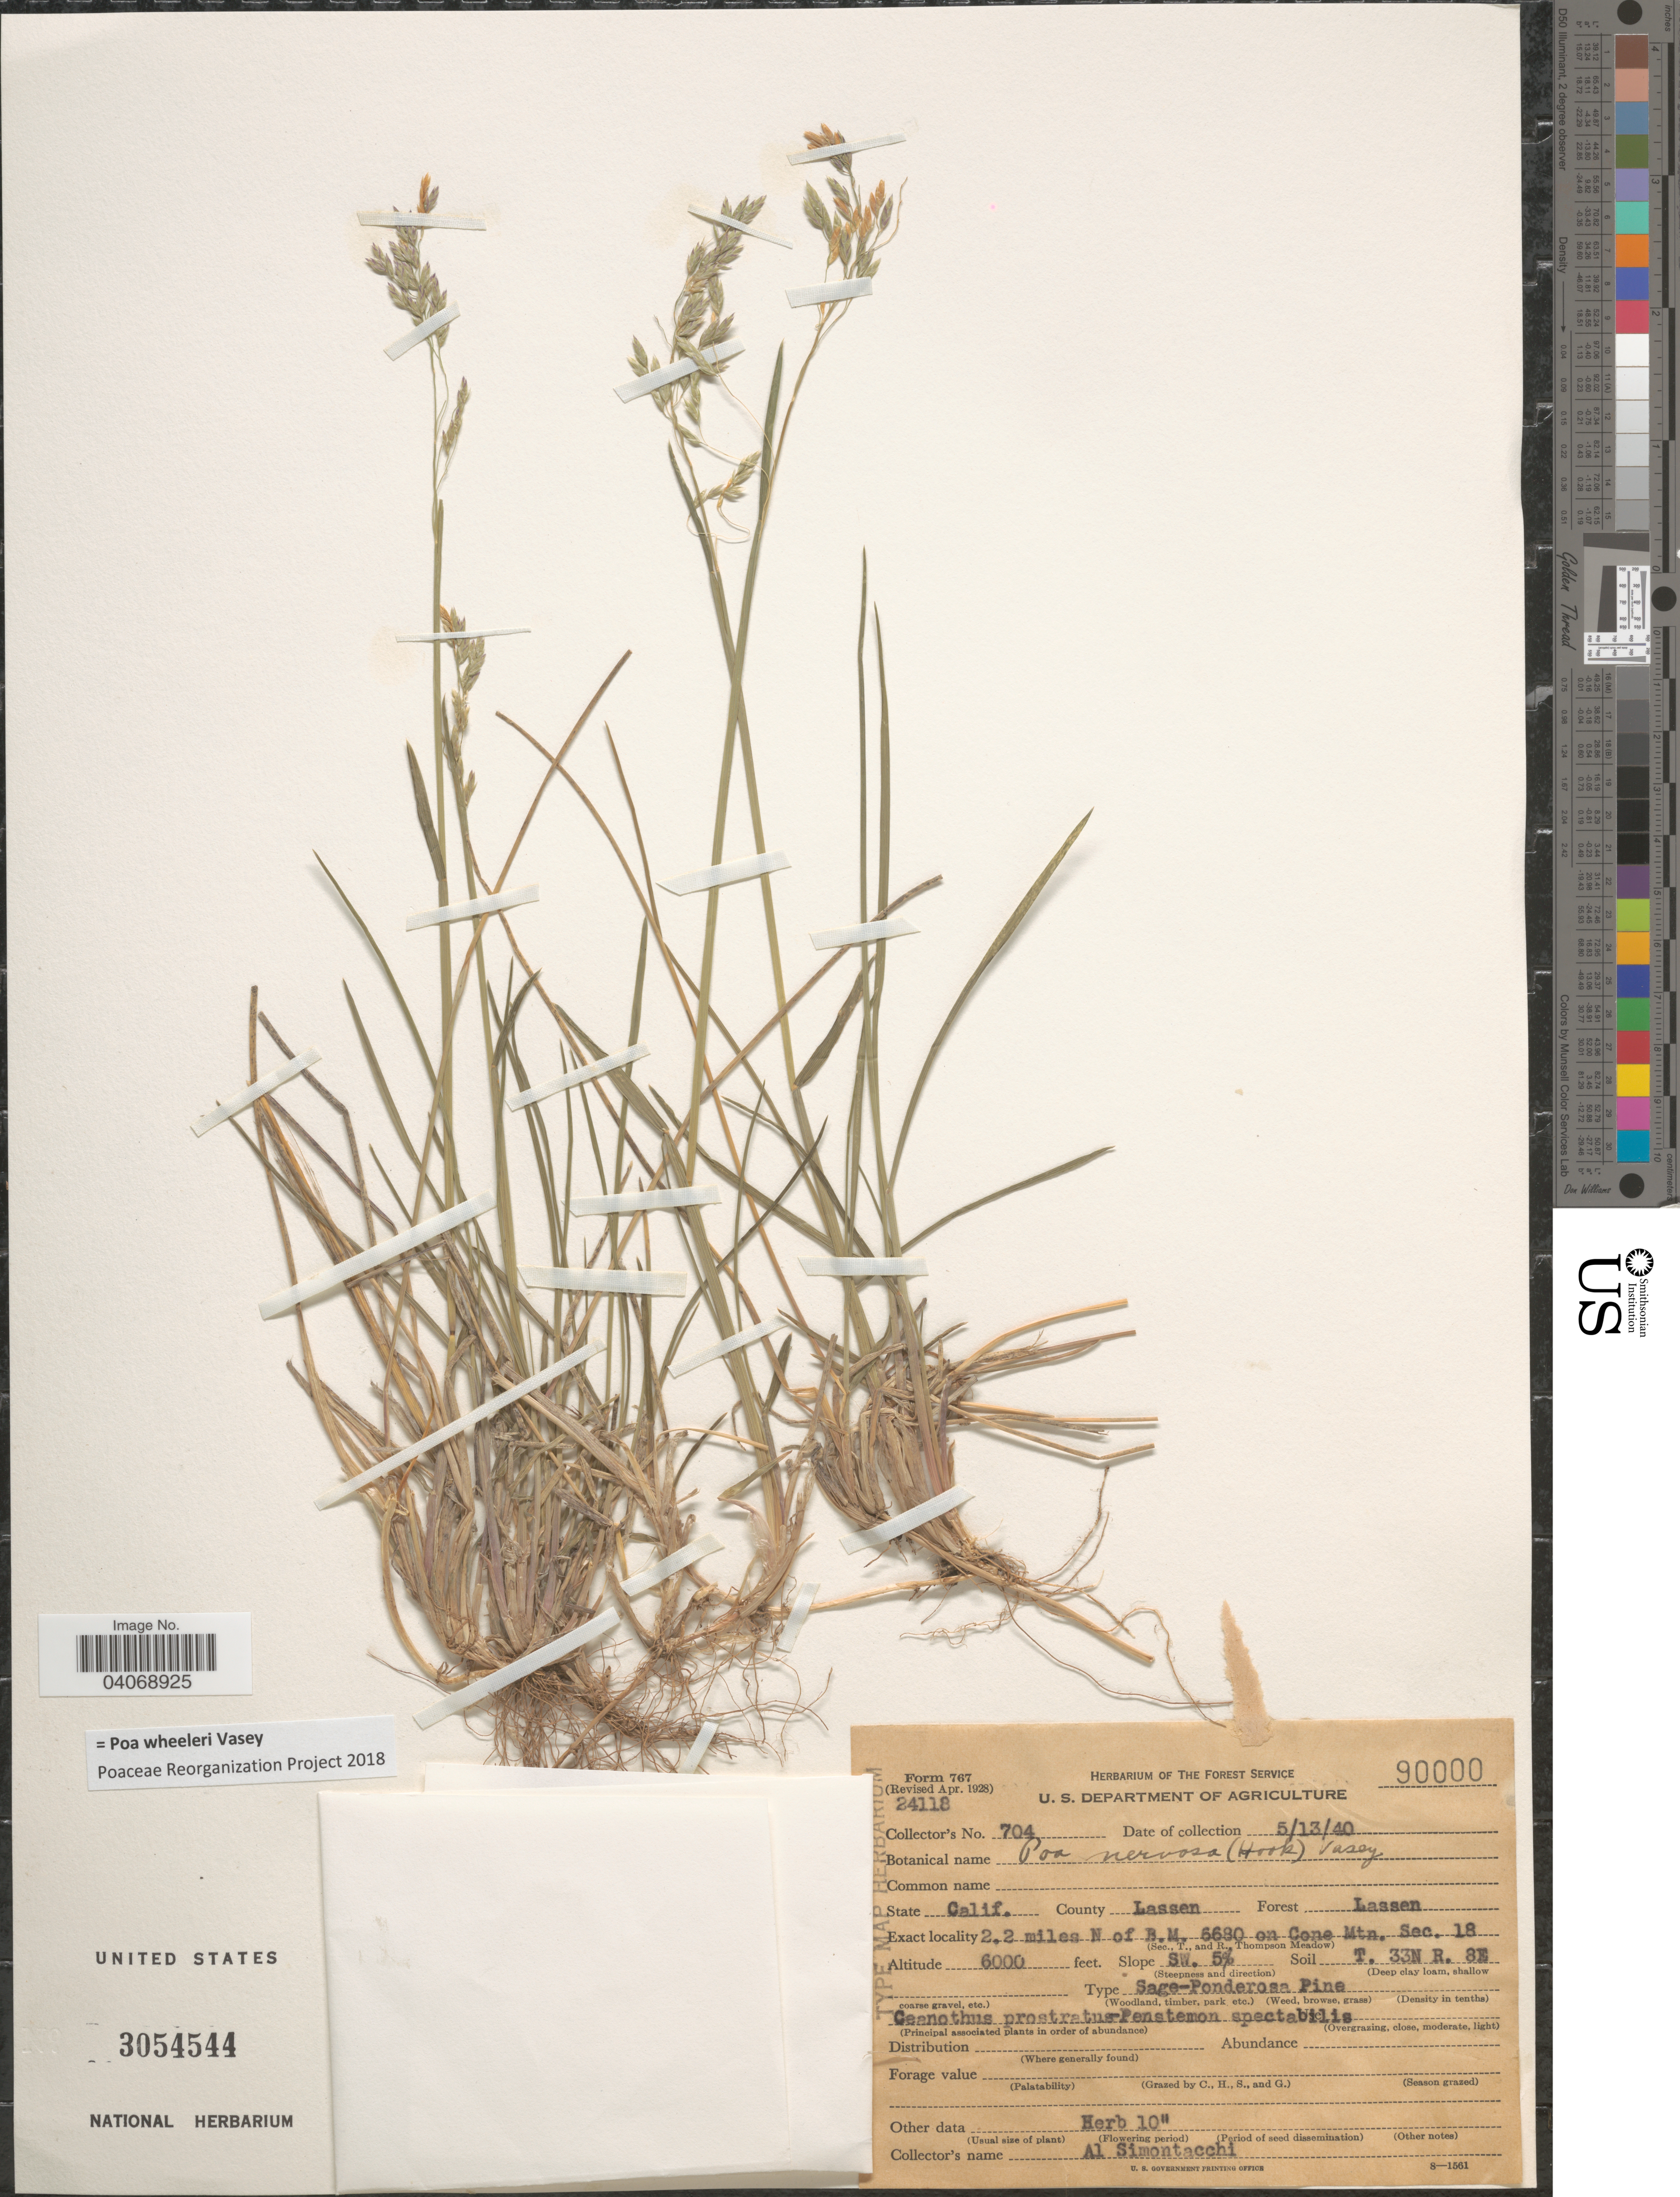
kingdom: Plantae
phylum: Tracheophyta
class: Liliopsida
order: Poales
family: Poaceae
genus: Poa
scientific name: Poa wheeleri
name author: Vasey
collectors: Al Simontacchi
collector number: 704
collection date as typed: Transcribed d/m/y: 13/5/40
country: United States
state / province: California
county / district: Lassen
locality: County Lassen. Forest Lassen. 2.2 miles N of B.M. 6680 on Cone Mtn. Sec. 18. T. 33N R. 8E.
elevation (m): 1829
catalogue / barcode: US 3054544